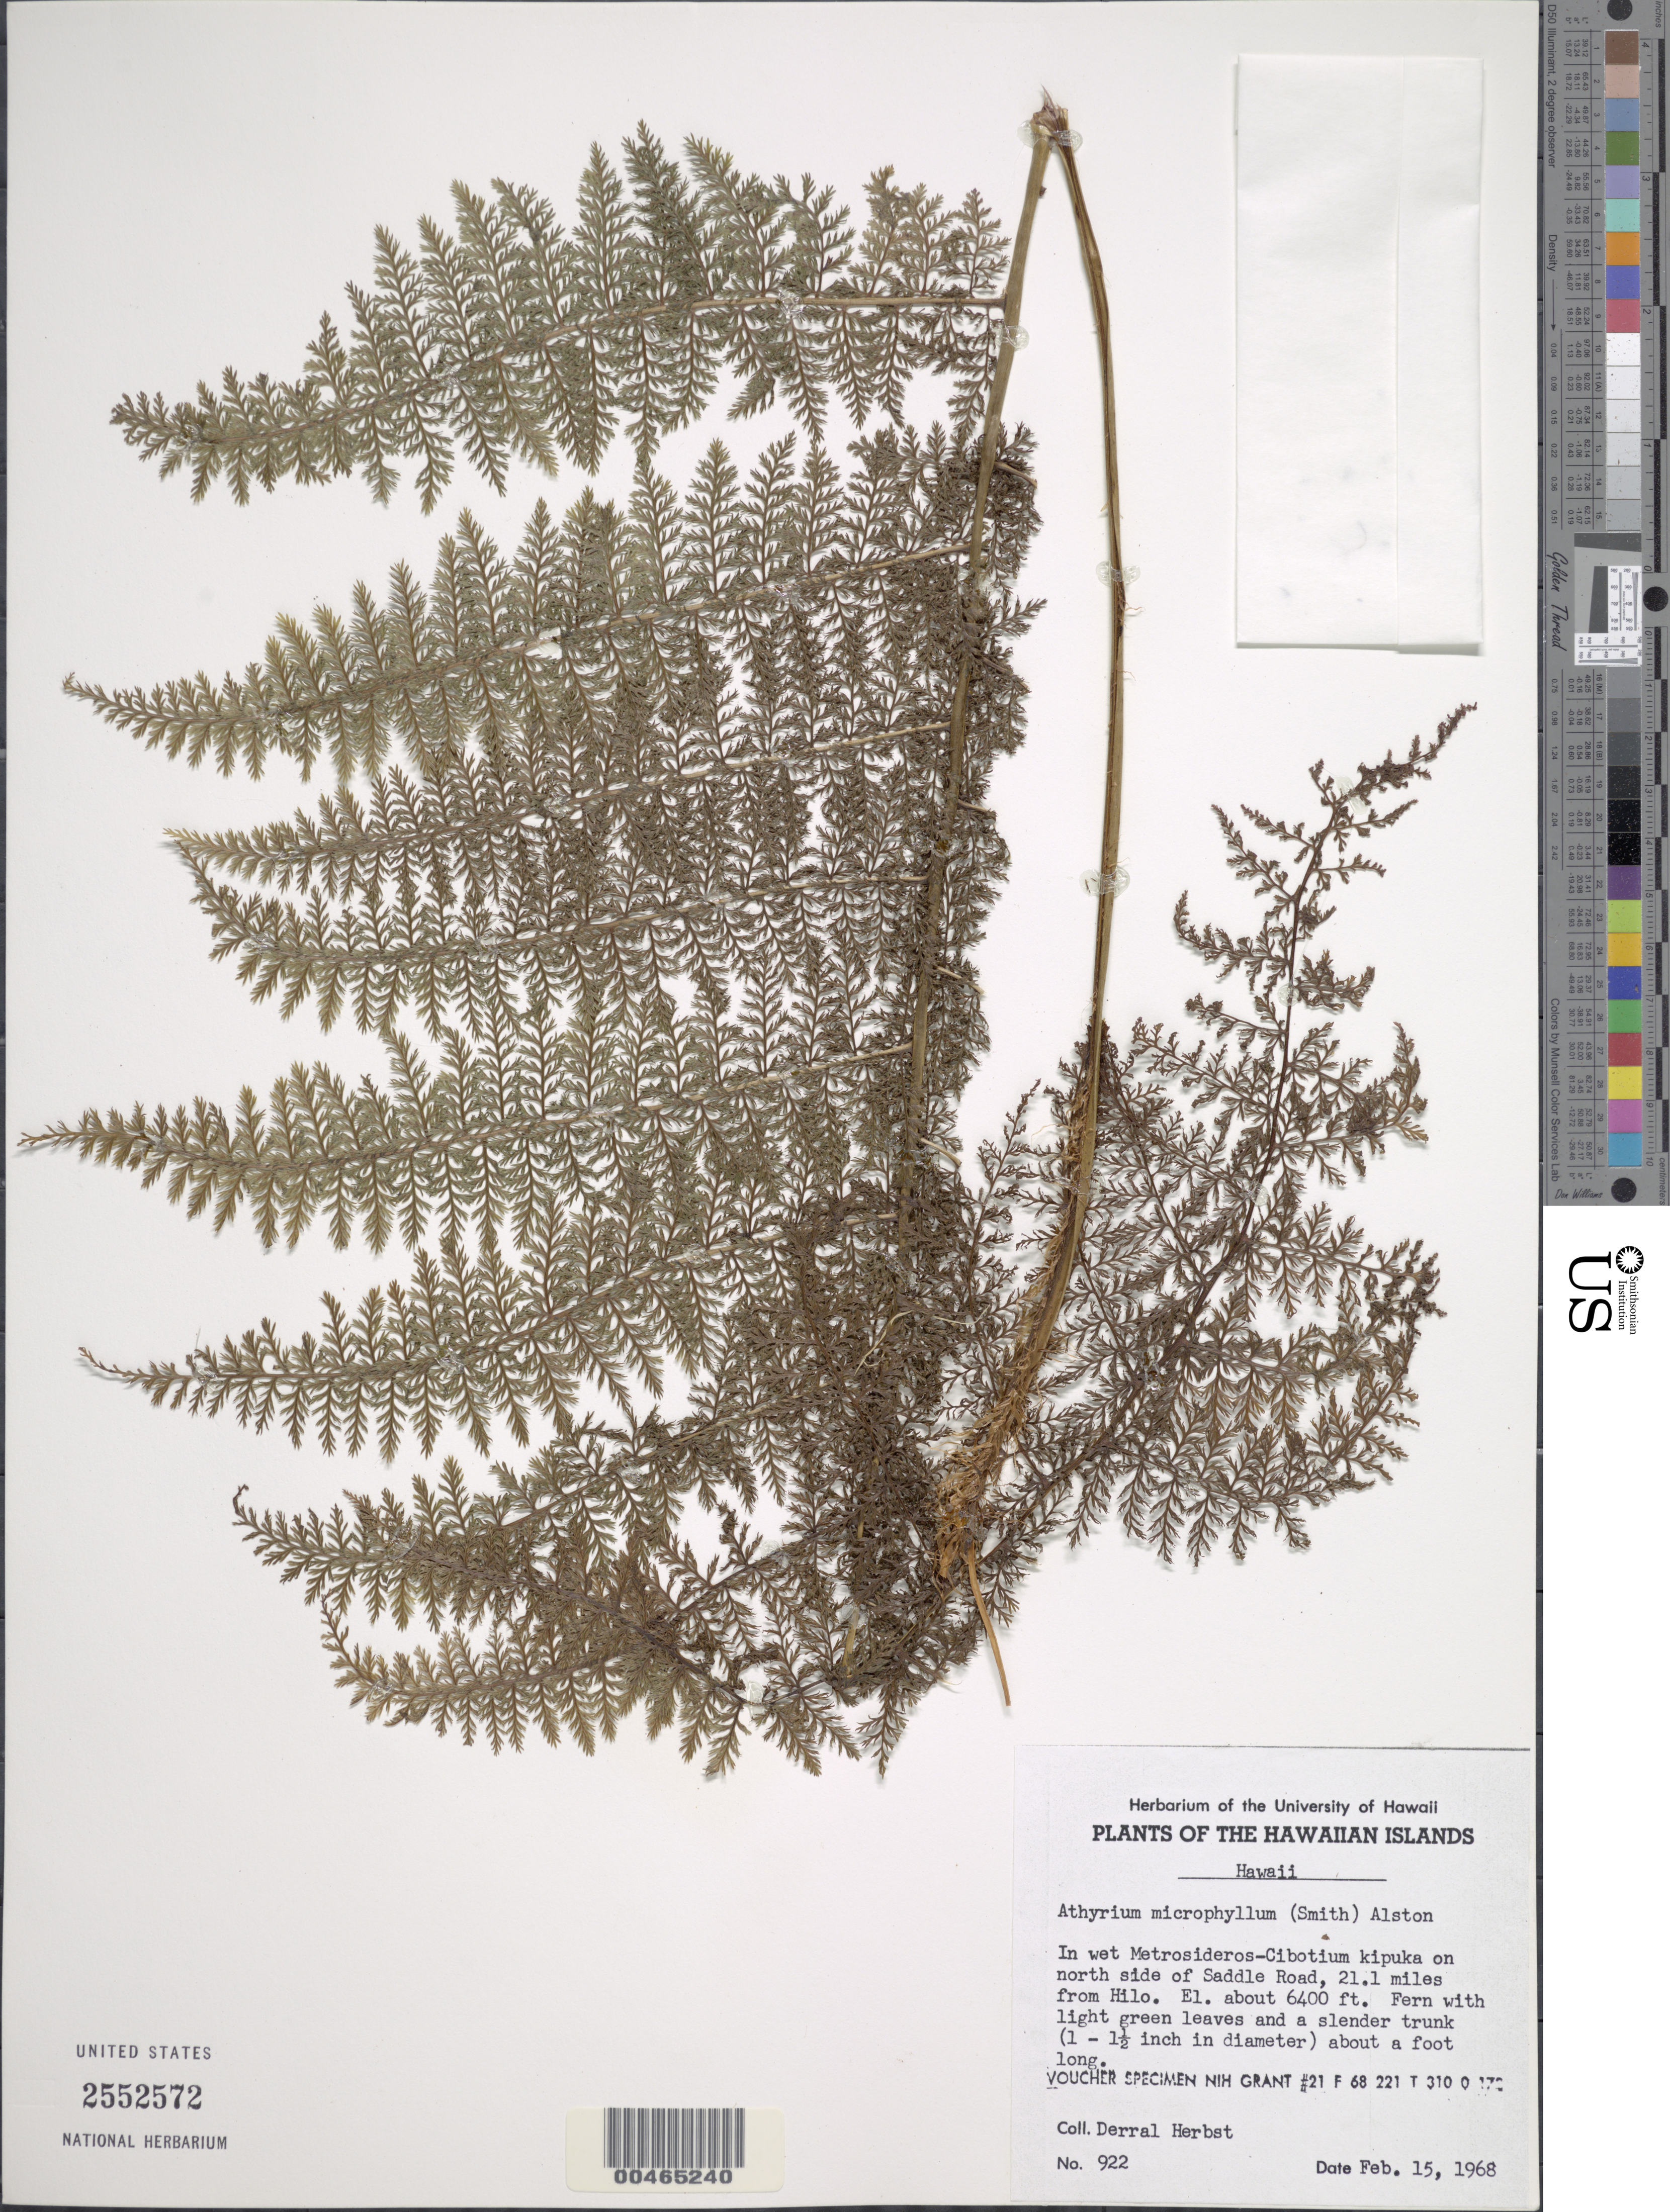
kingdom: Plantae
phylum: Tracheophyta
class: Polypodiopsida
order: Polypodiales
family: Athyriaceae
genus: Athyrium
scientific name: Athyrium microphyllum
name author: (Sm.) Alston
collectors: D. R. Herbst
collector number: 922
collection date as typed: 15 Feb 1968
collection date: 1968-02-15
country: United States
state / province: Hawaii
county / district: Hawaii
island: Hawaii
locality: N side of Saddle Road, 21.1 mi from Hilo.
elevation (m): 1951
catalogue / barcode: US 2552572